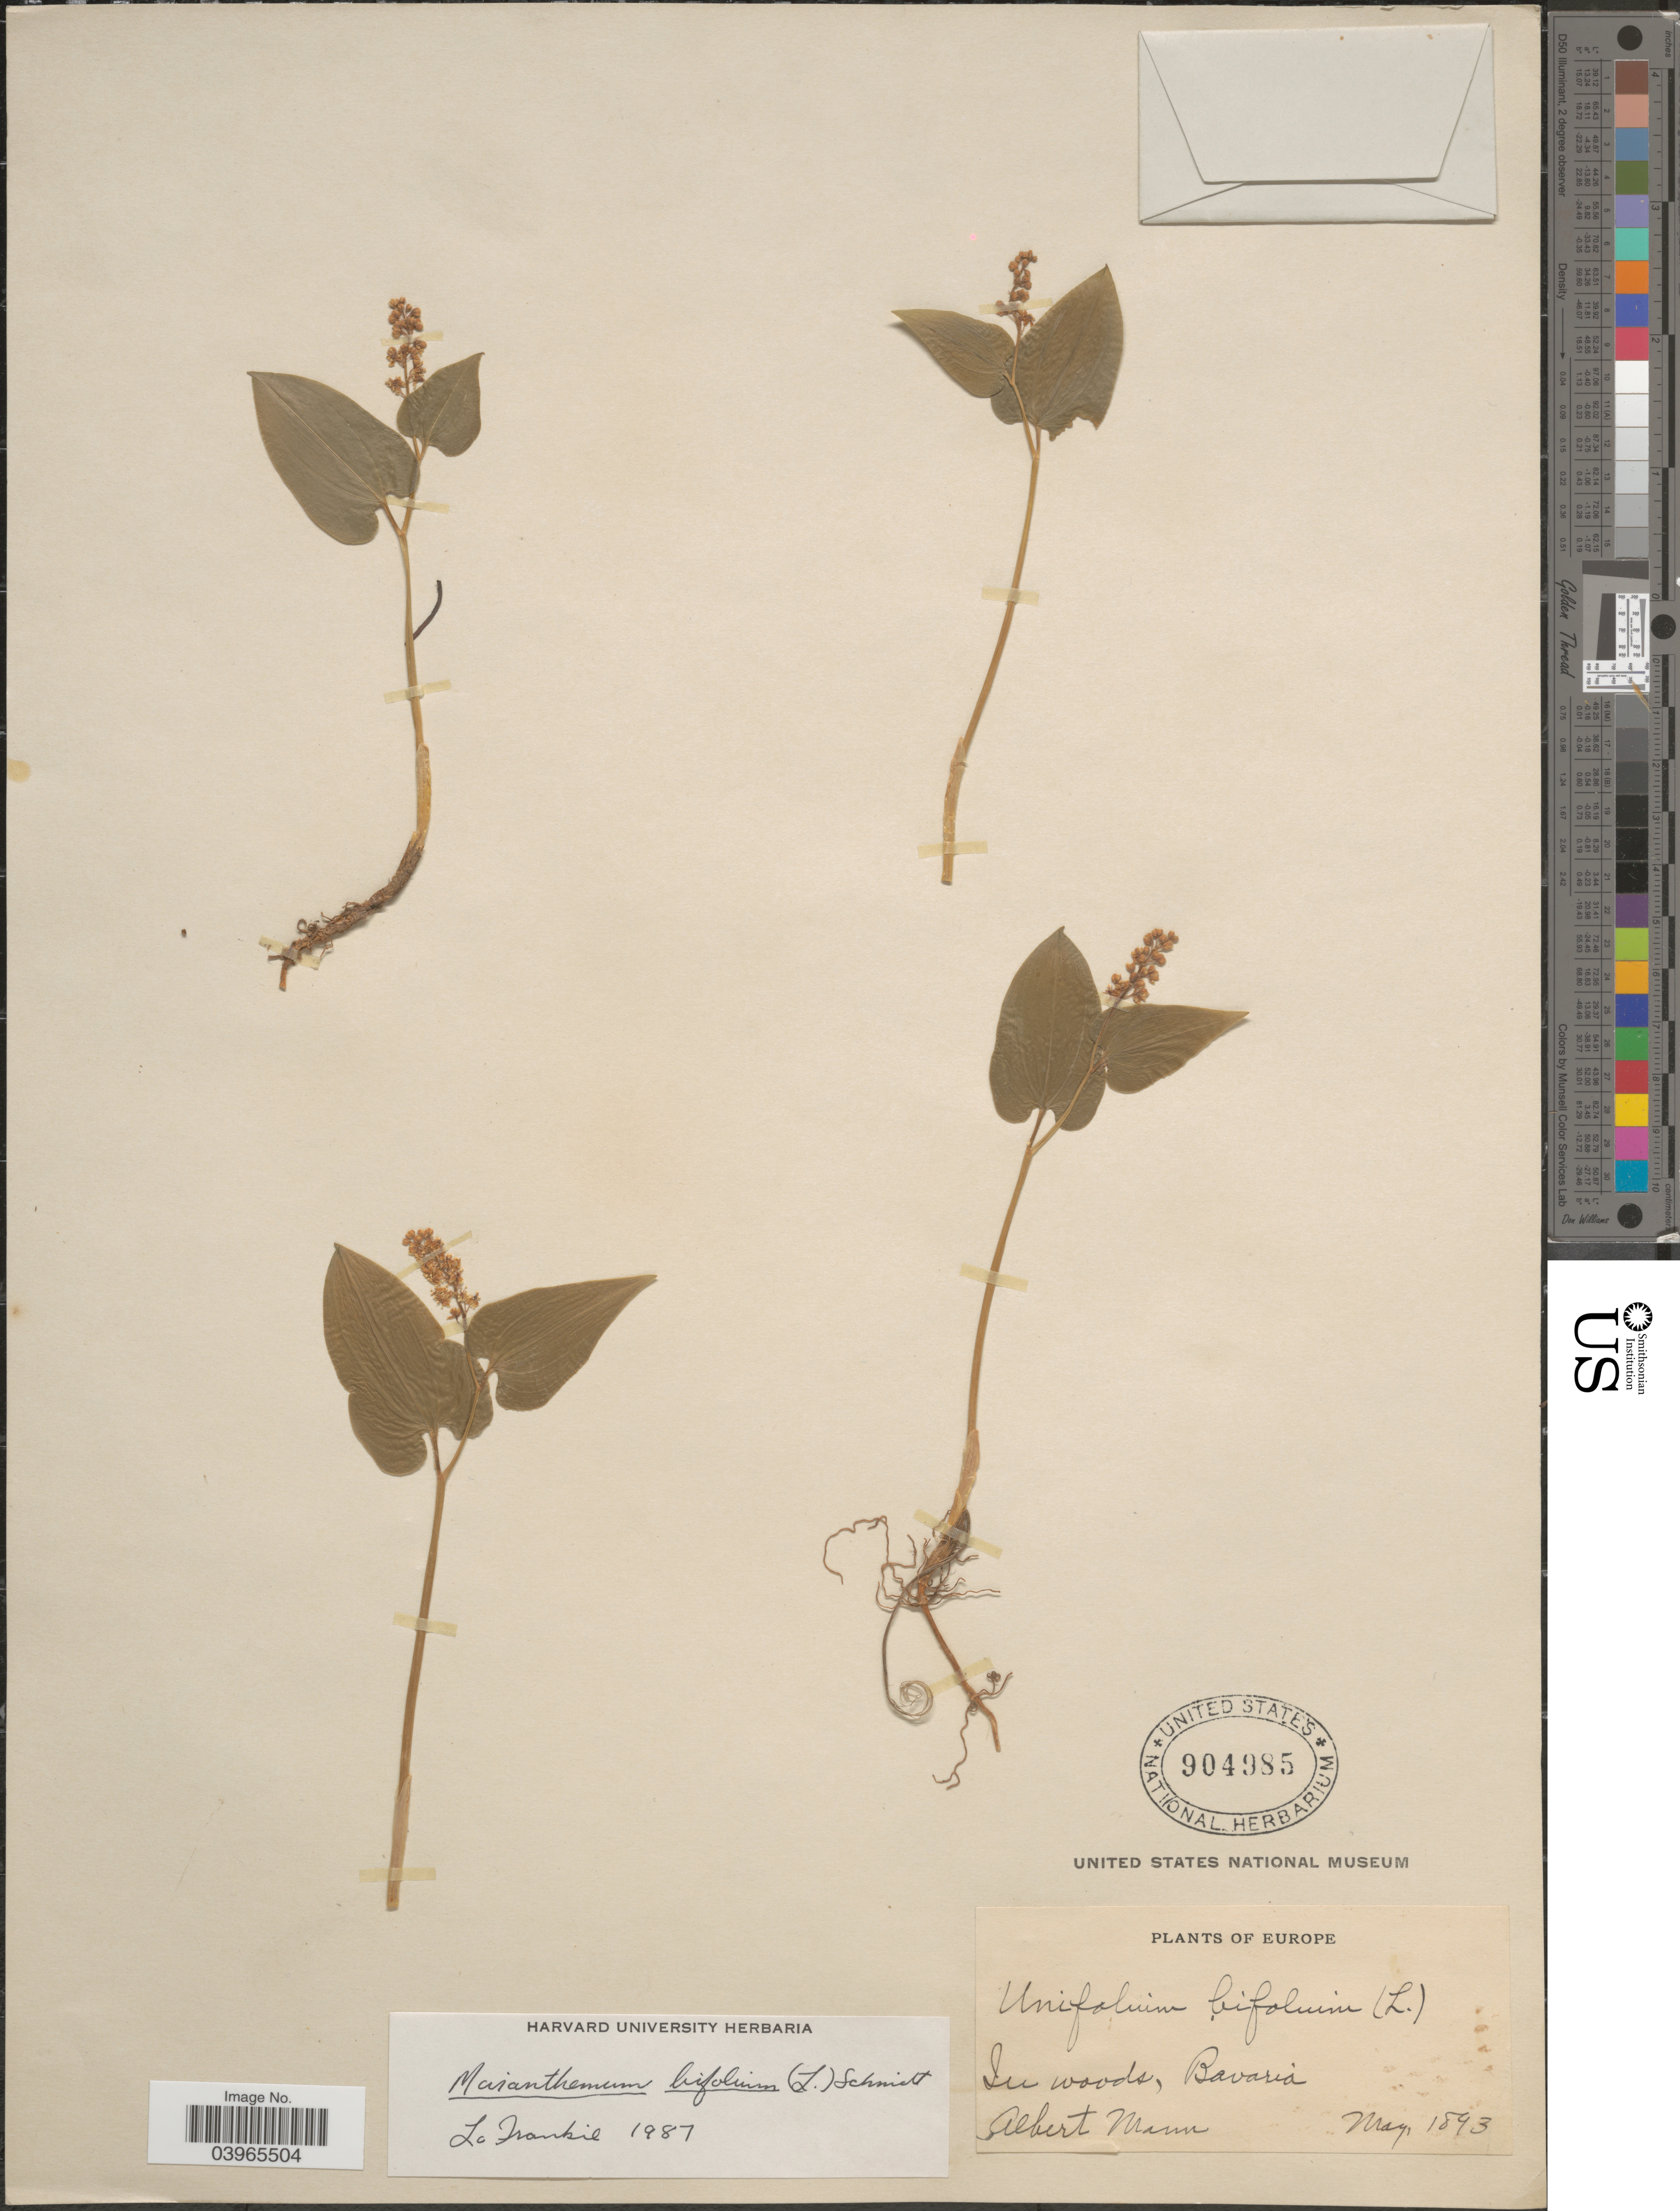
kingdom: Plantae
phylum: Tracheophyta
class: Liliopsida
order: Asparagales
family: Asparagaceae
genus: Maianthemum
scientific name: Maianthemum bifolium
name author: (L.) F.W. Schmidt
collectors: A. Mann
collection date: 1893-05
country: Germany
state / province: Bayern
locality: Bavaria.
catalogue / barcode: US 904985